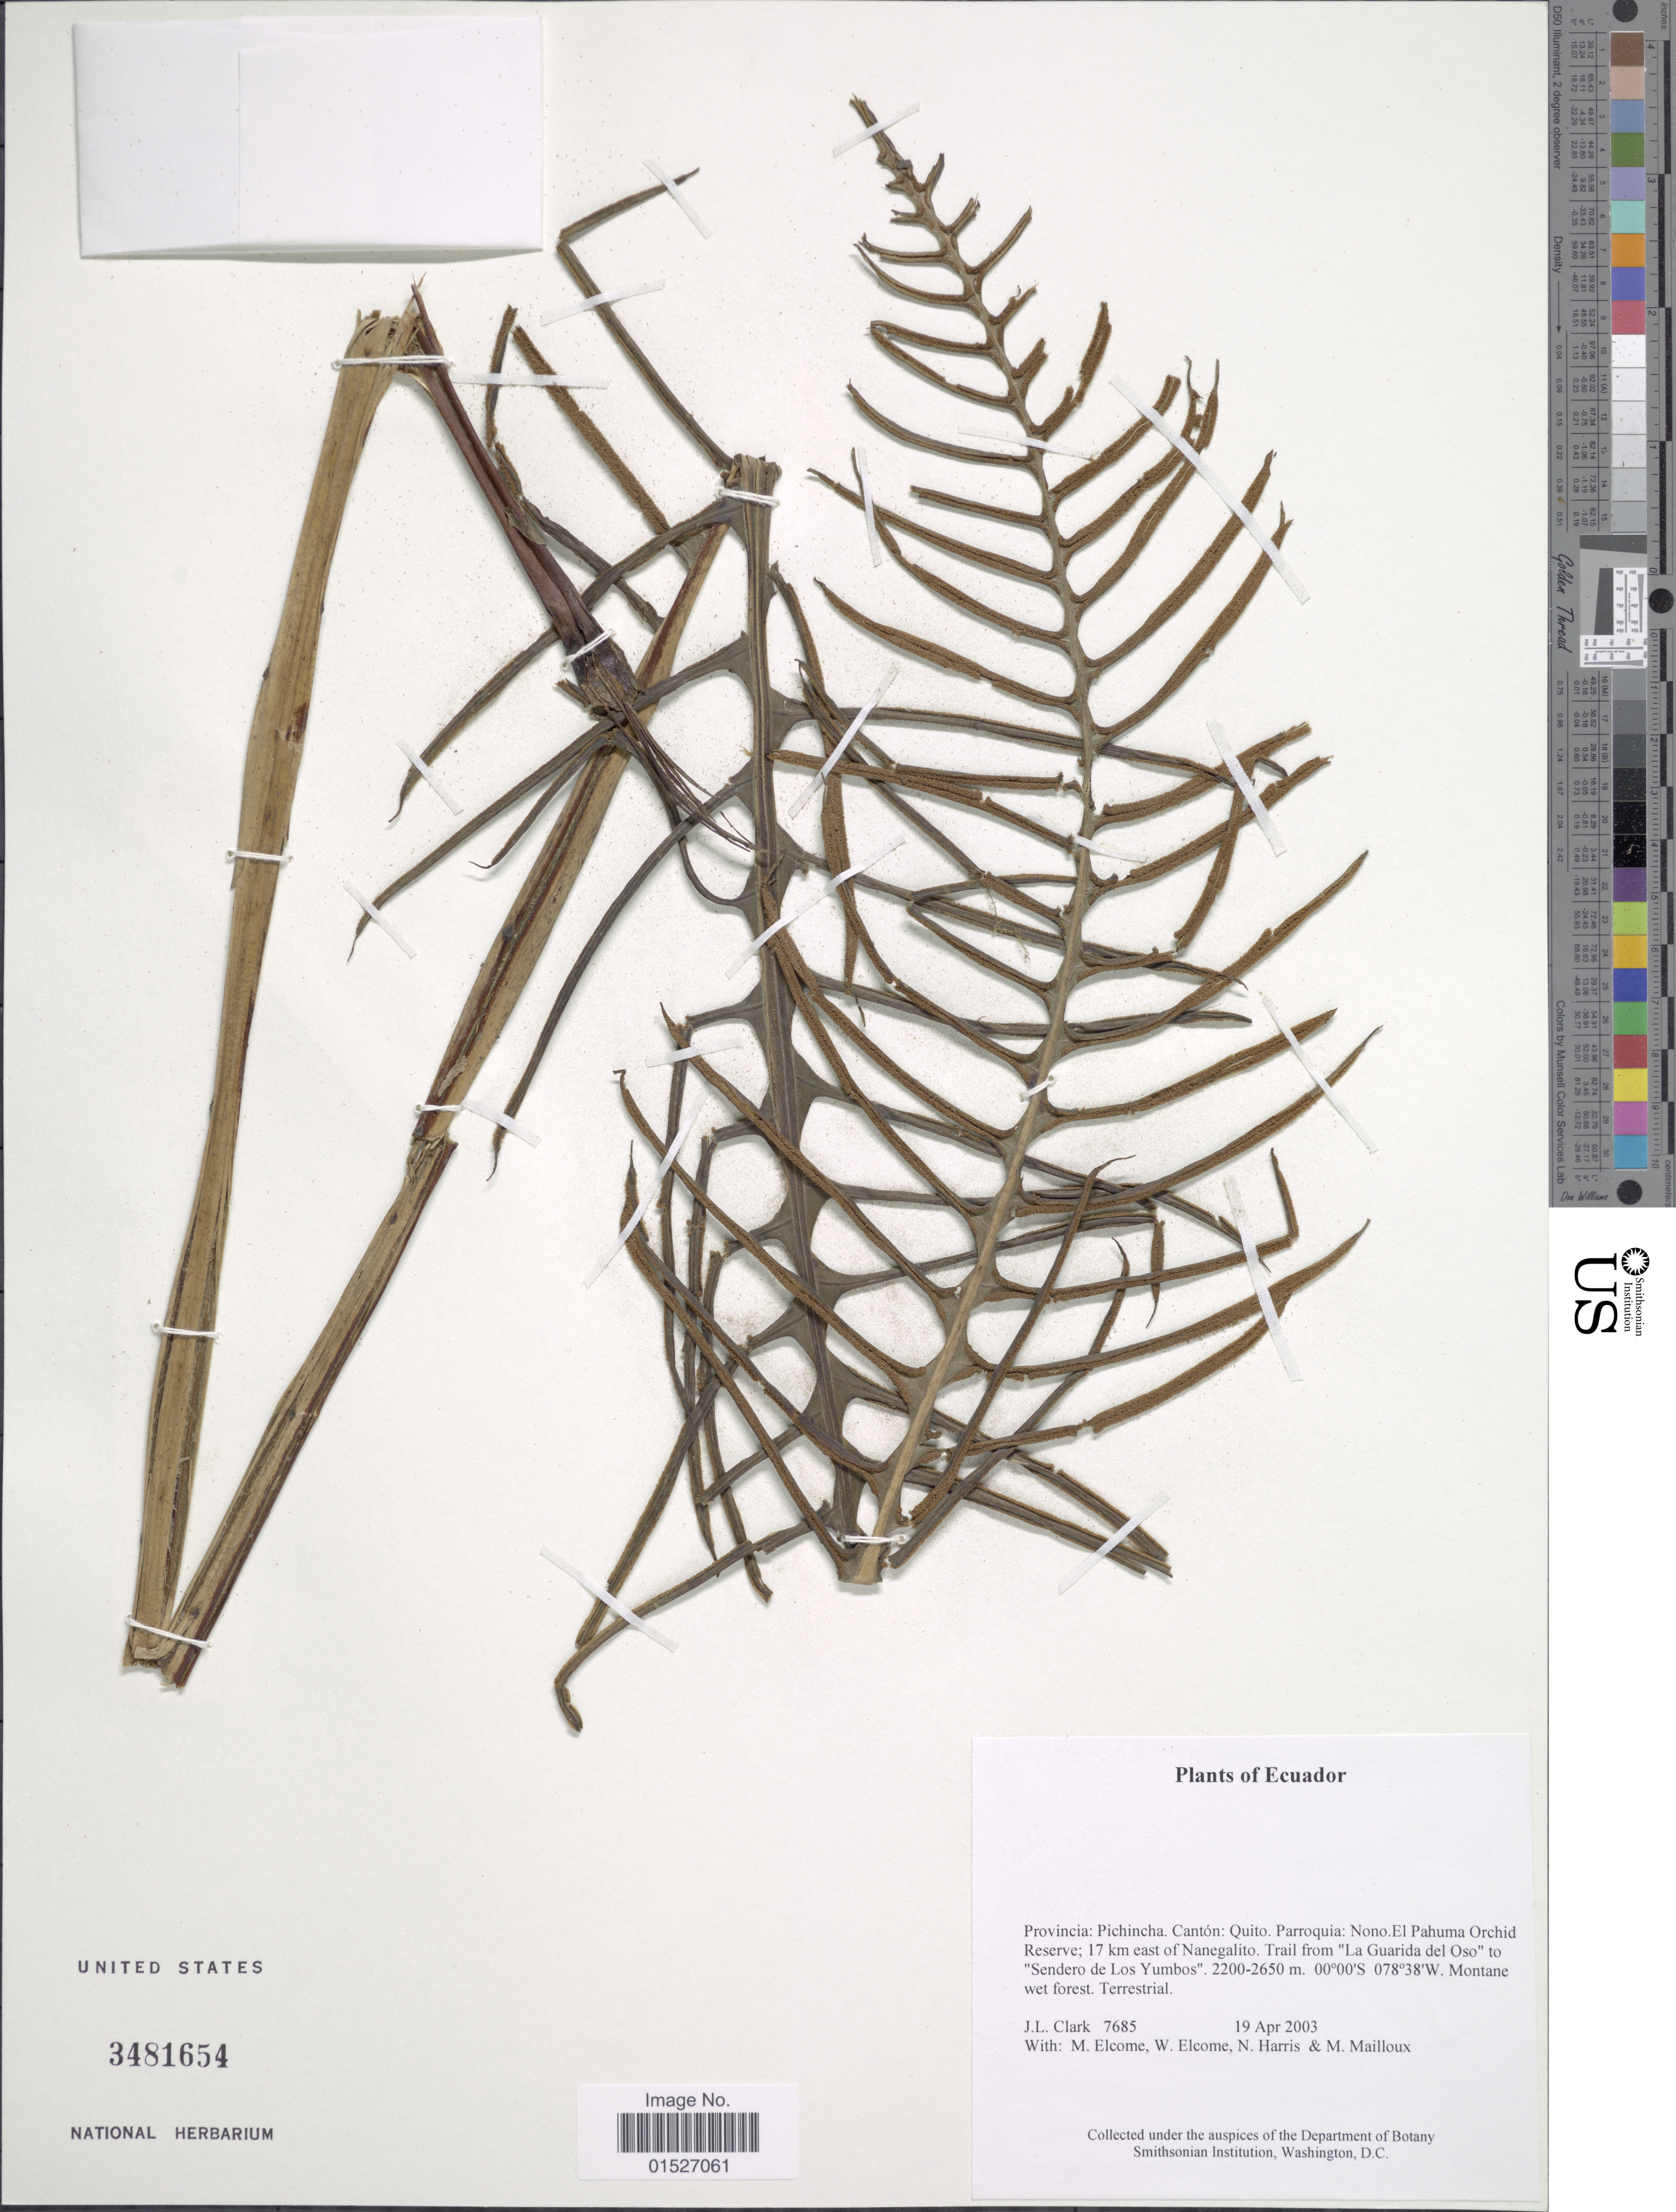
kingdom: Plantae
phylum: Tracheophyta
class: Polypodiopsida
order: Polypodiales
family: Blechnaceae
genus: Blechnum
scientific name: Blechnum sp.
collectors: J. L. Clark, M. Elcome, W. Elcome, N. Harris & M. Mailloux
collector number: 7685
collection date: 2003-04-19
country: Ecuador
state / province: Pichincha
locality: Provincia: Pichincha. Canton: Quito. Parroquia: Nano. El Pahuma Orchid Reserve; 17 km east of Nanegalito. Trail from "La Guarida del Oso" to "Sendero de Los Yumbos" Montane wet forest.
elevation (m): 2200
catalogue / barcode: US 3481654